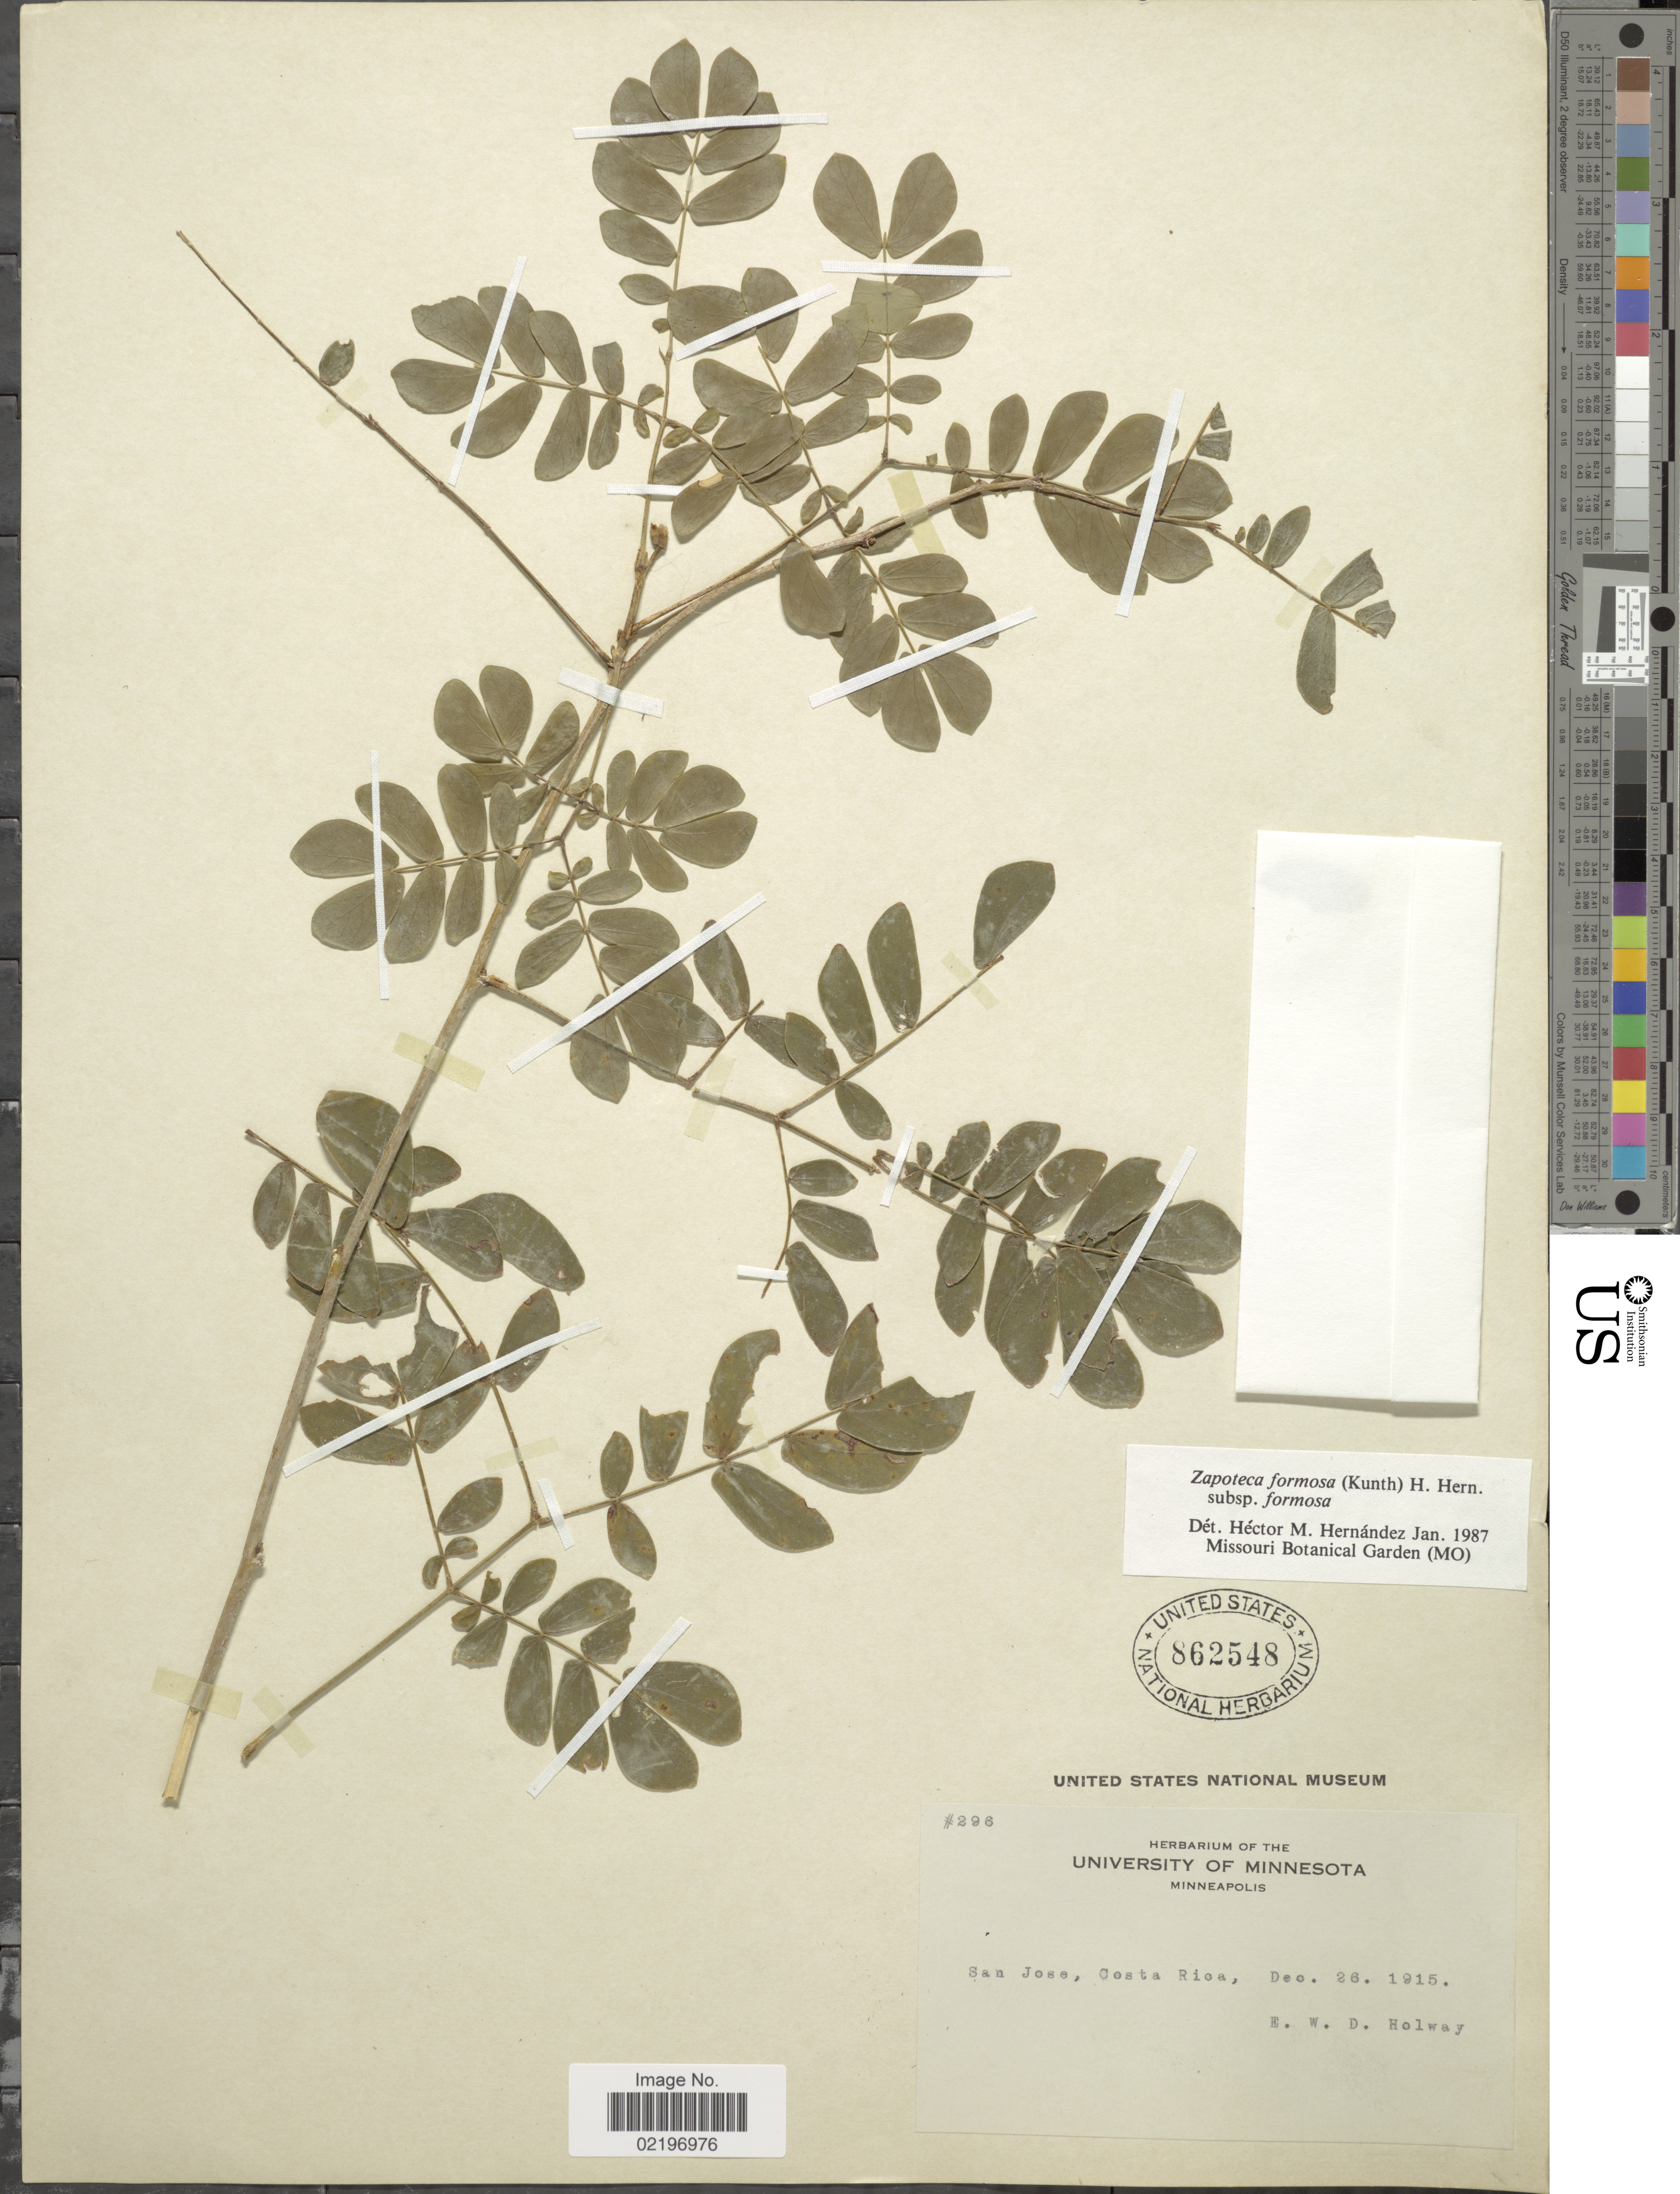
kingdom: Plantae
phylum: Tracheophyta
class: Magnoliopsida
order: Fabales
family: Fabaceae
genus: Zapoteca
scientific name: Zapoteca formosa subsp. formosa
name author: (Kunth) H.M. Hern.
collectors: E. W. D. Holway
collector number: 296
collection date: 1915-12-26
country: Costa Rica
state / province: San José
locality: San Jose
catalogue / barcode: US 862548